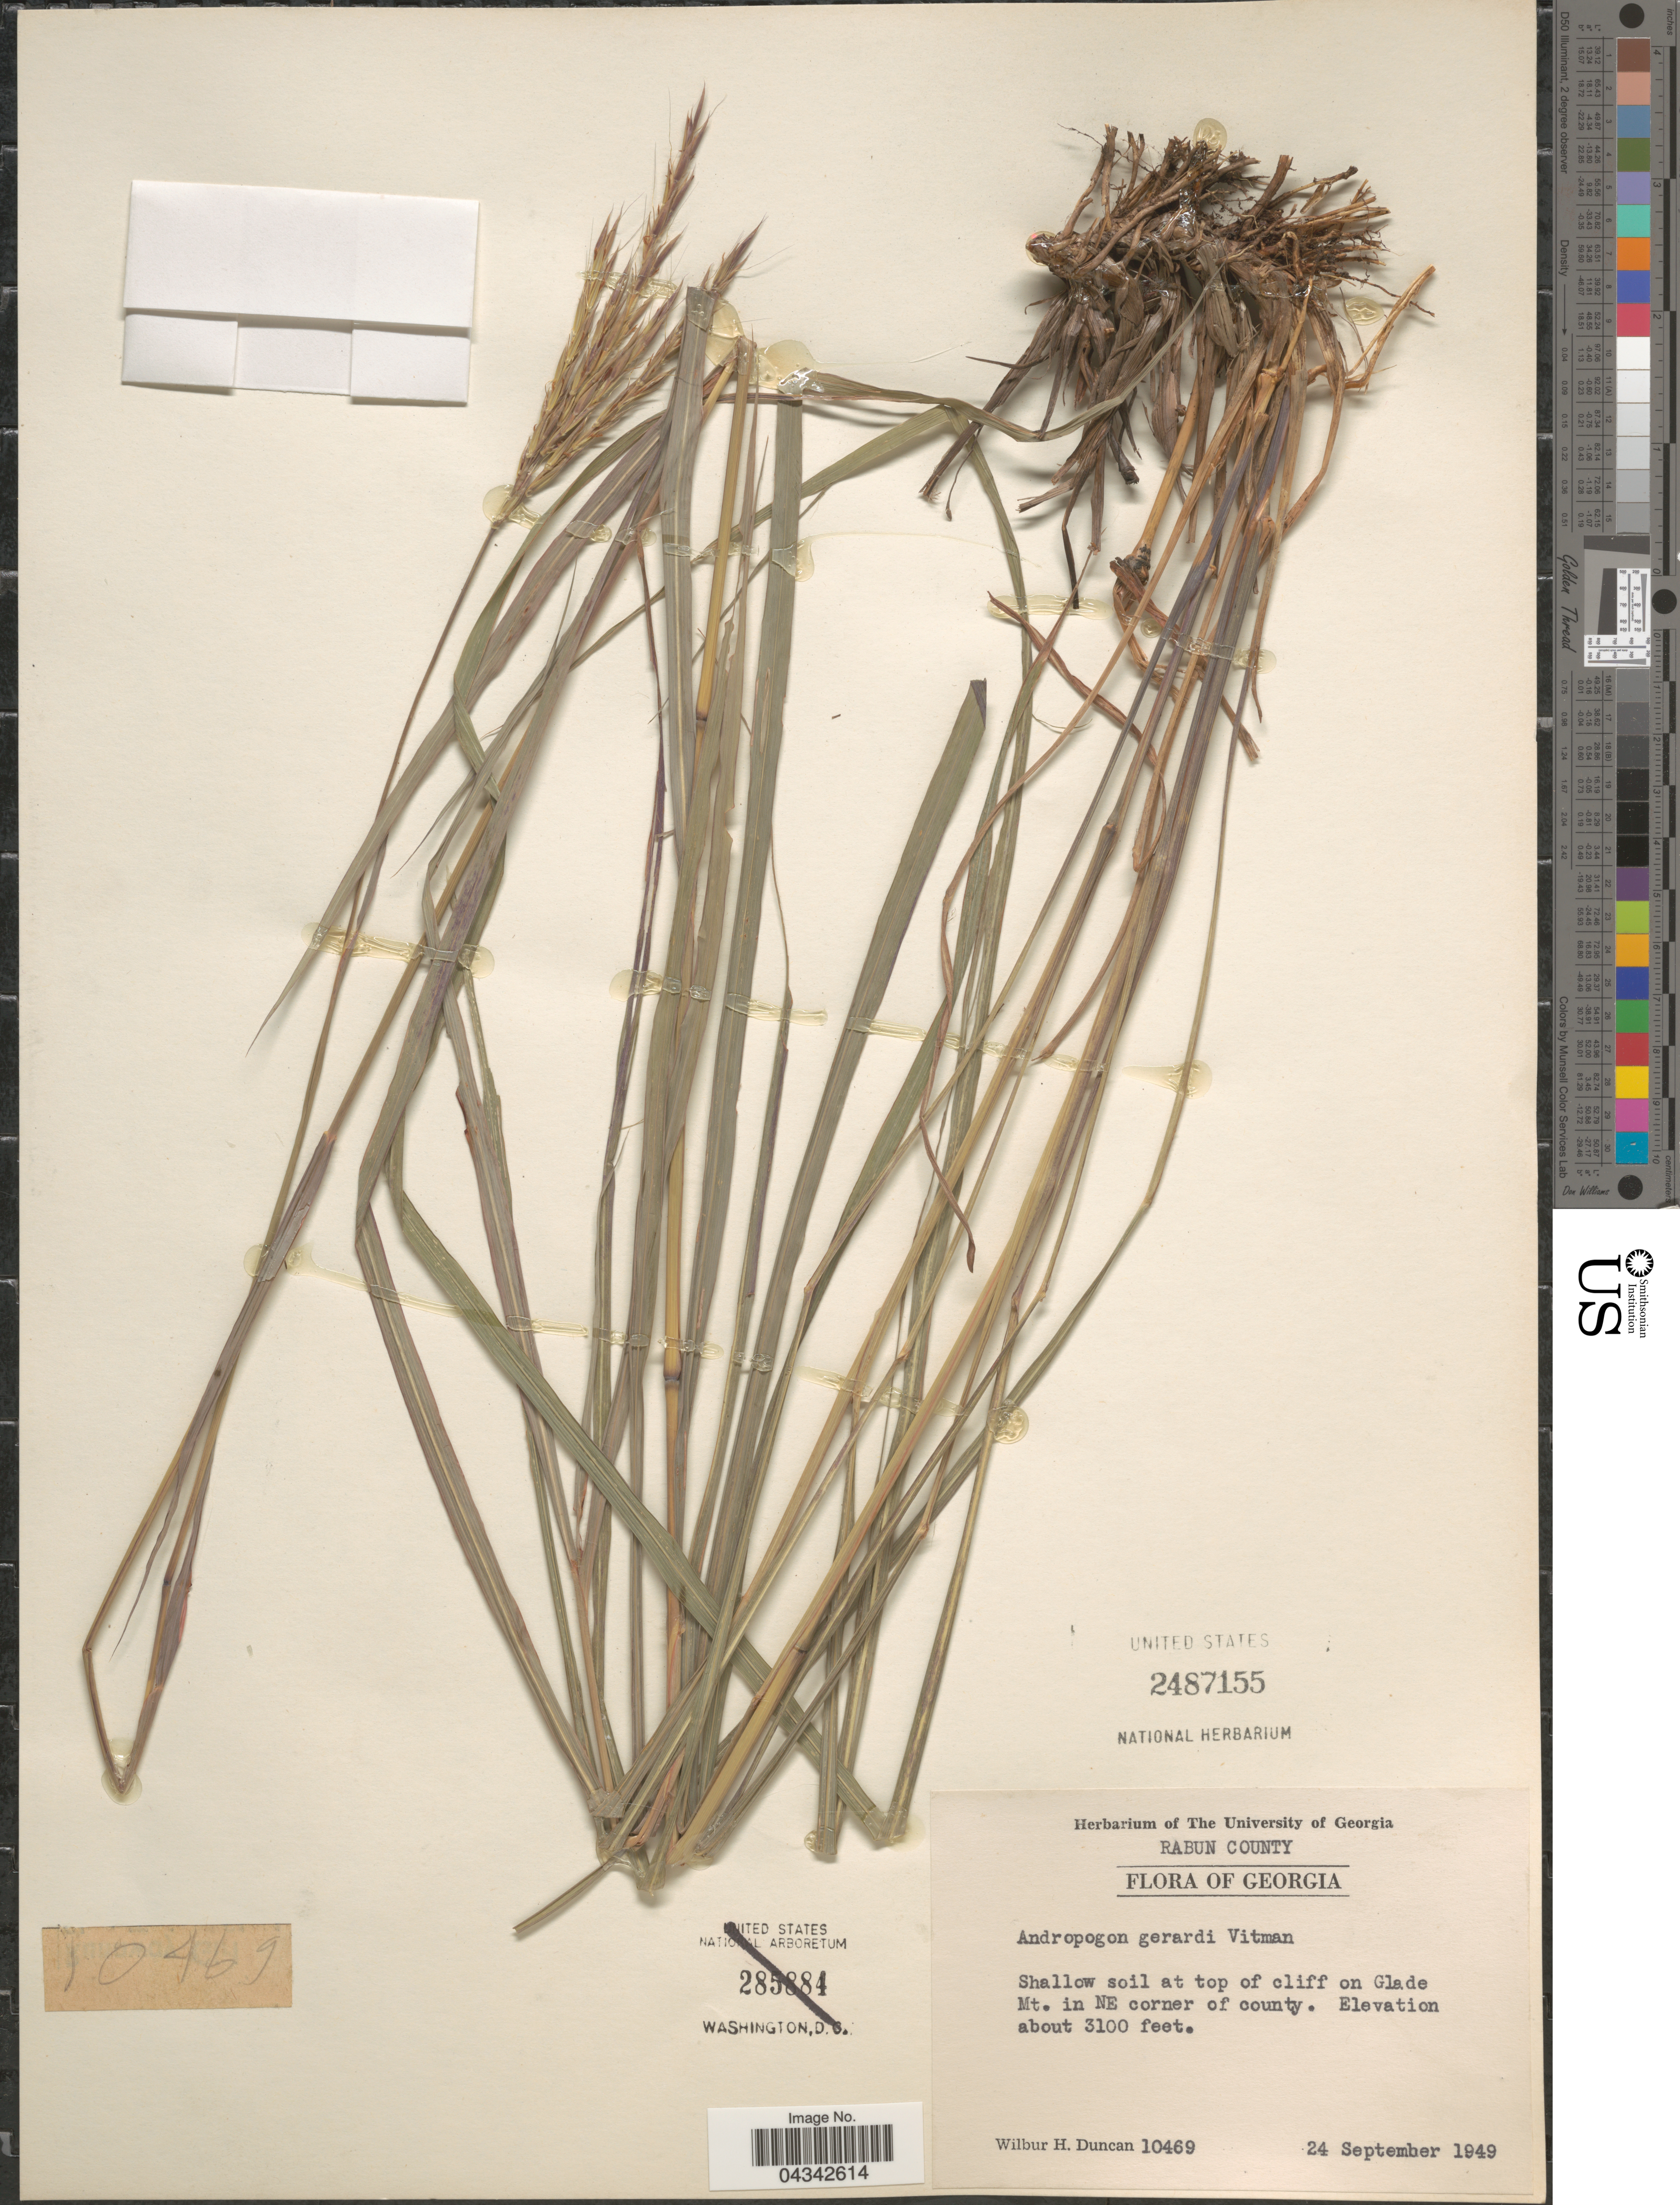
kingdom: Plantae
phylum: Tracheophyta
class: Liliopsida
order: Poales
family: Poaceae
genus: Andropogon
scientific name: Andropogon gerardii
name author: Vitman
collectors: W. H. Duncan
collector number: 10469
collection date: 1949-09-24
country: United States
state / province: Georgia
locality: Rabun County. Shallow soil at top of cliff on Glade Mt. in NE corner of county.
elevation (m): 945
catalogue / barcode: US 2487155